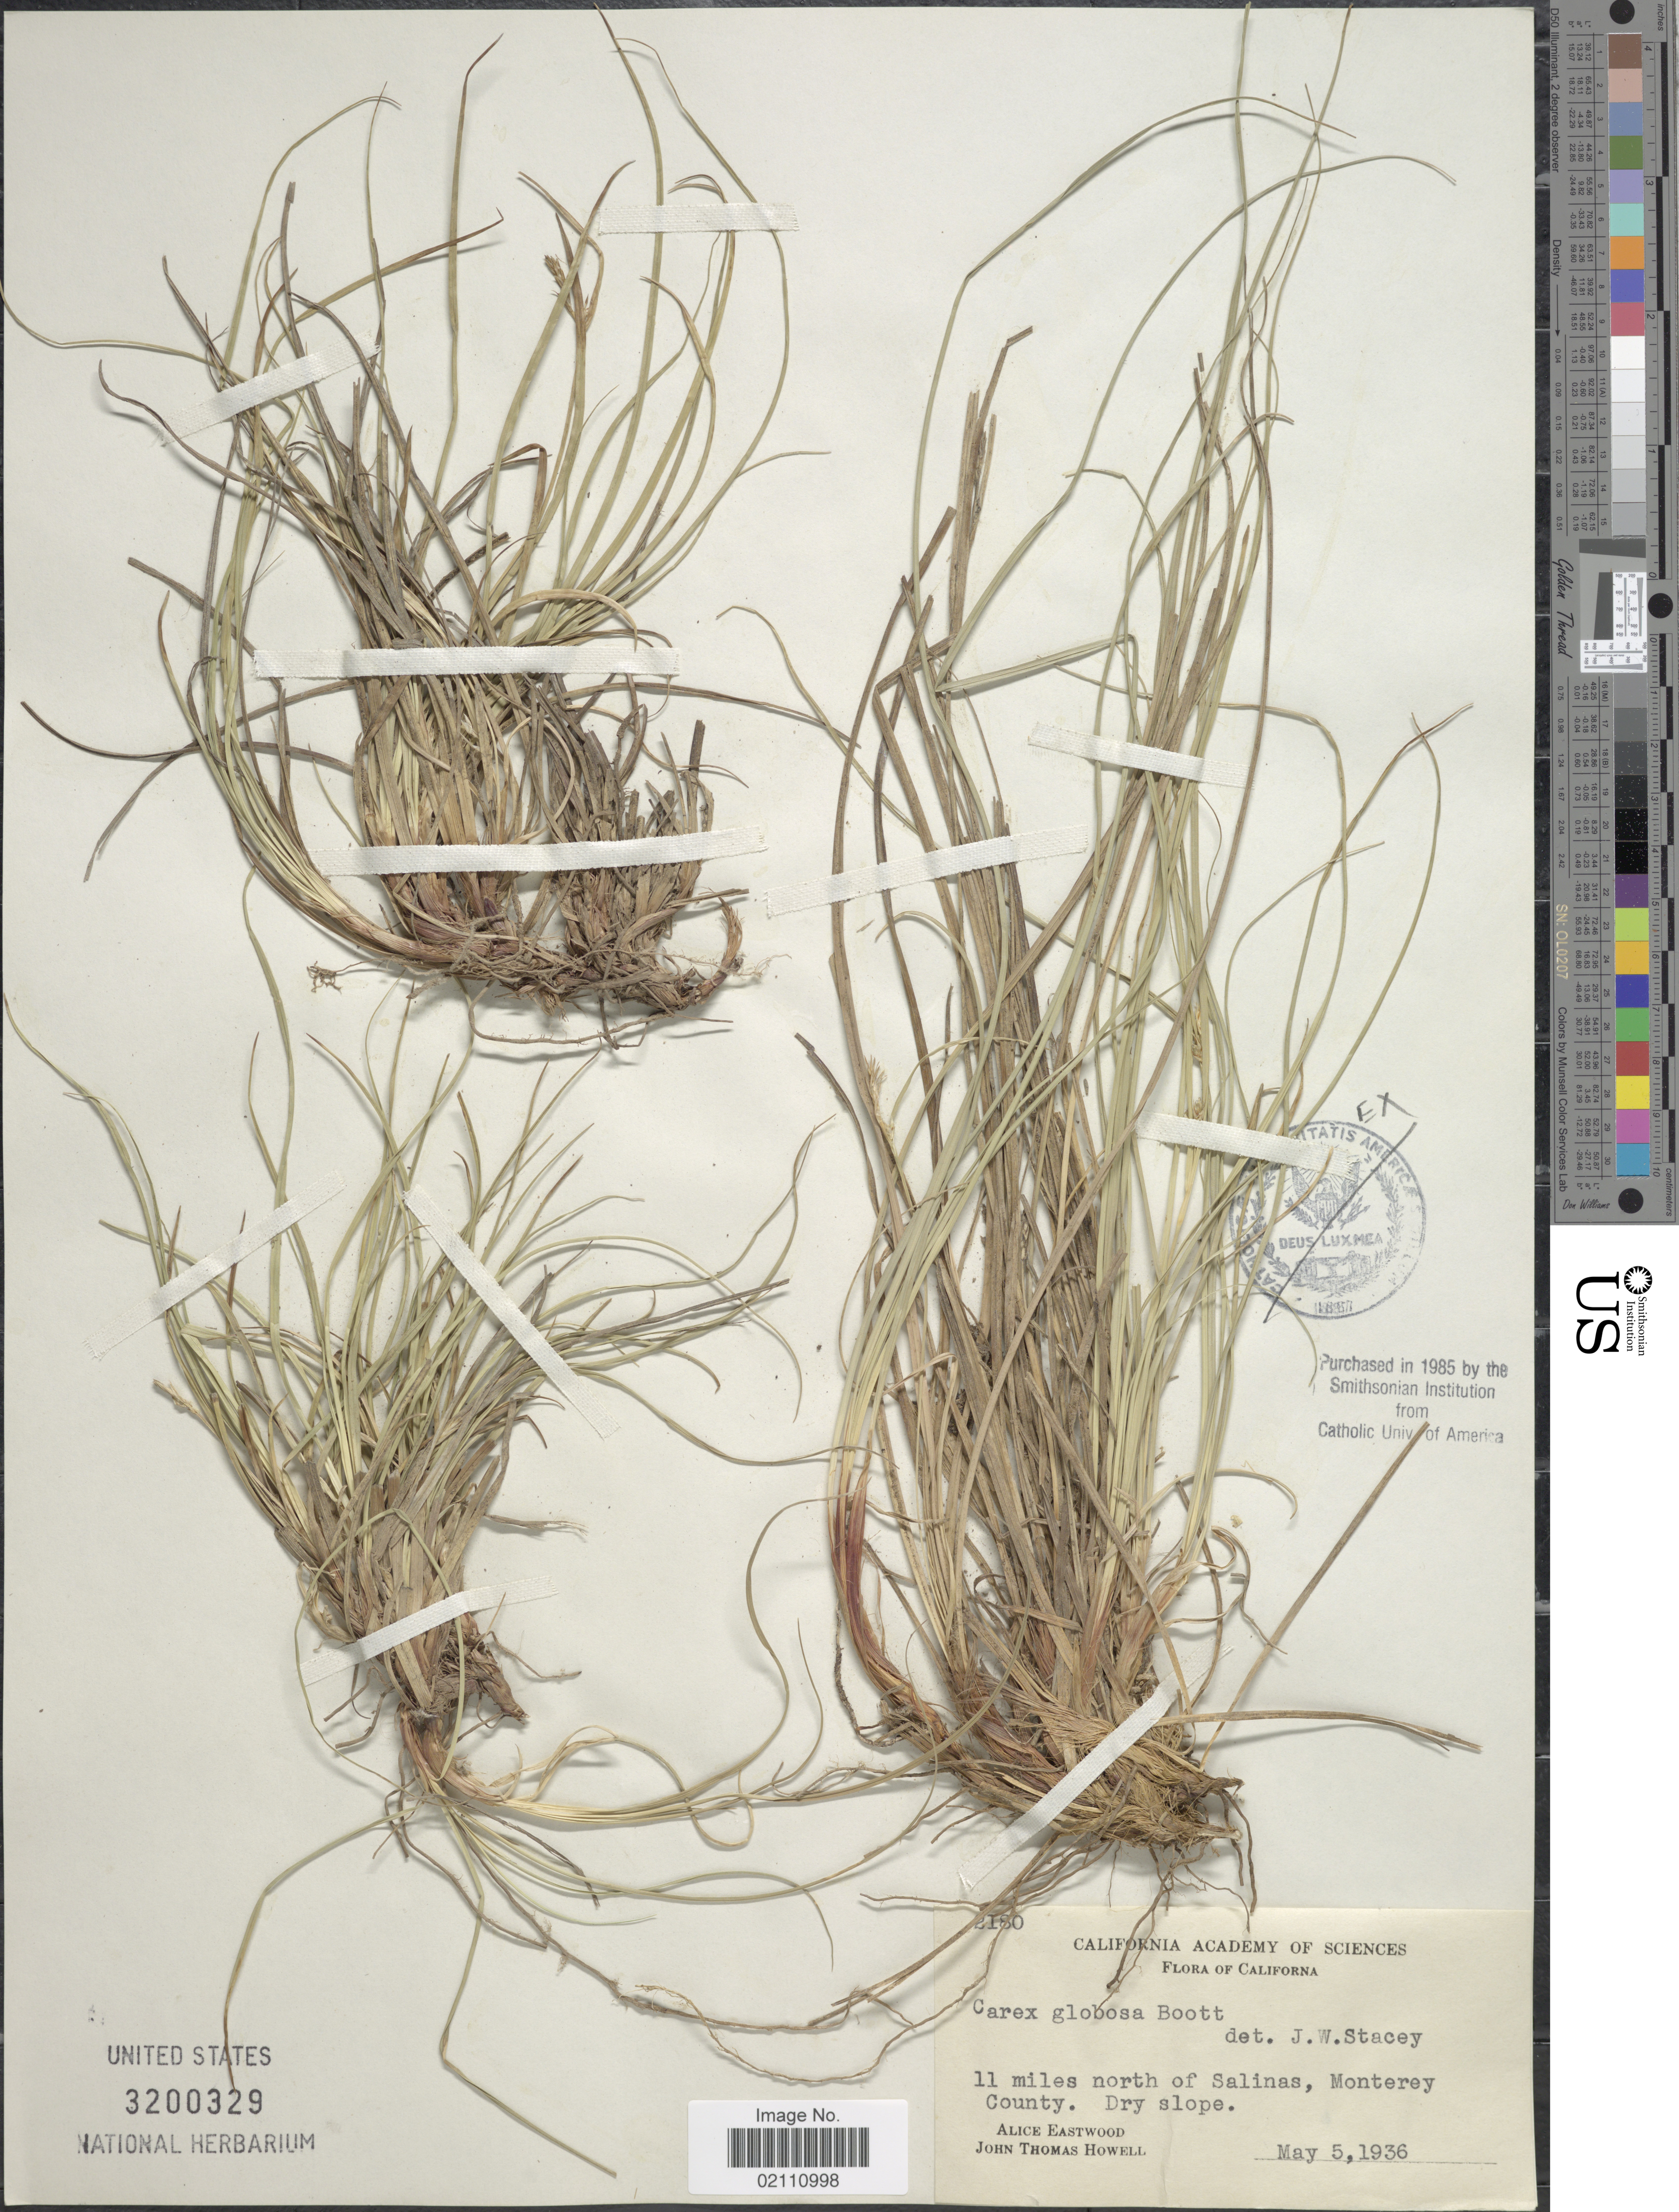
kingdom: Plantae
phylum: Tracheophyta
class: Liliopsida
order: Poales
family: Cyperaceae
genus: Carex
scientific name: Carex globosa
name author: Boott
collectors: A. Eastwood & J. T. Howell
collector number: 2180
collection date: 1936-05-05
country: United States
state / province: California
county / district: Monterey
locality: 11 miles north of Slinas, Monterey County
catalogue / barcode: US 3200329